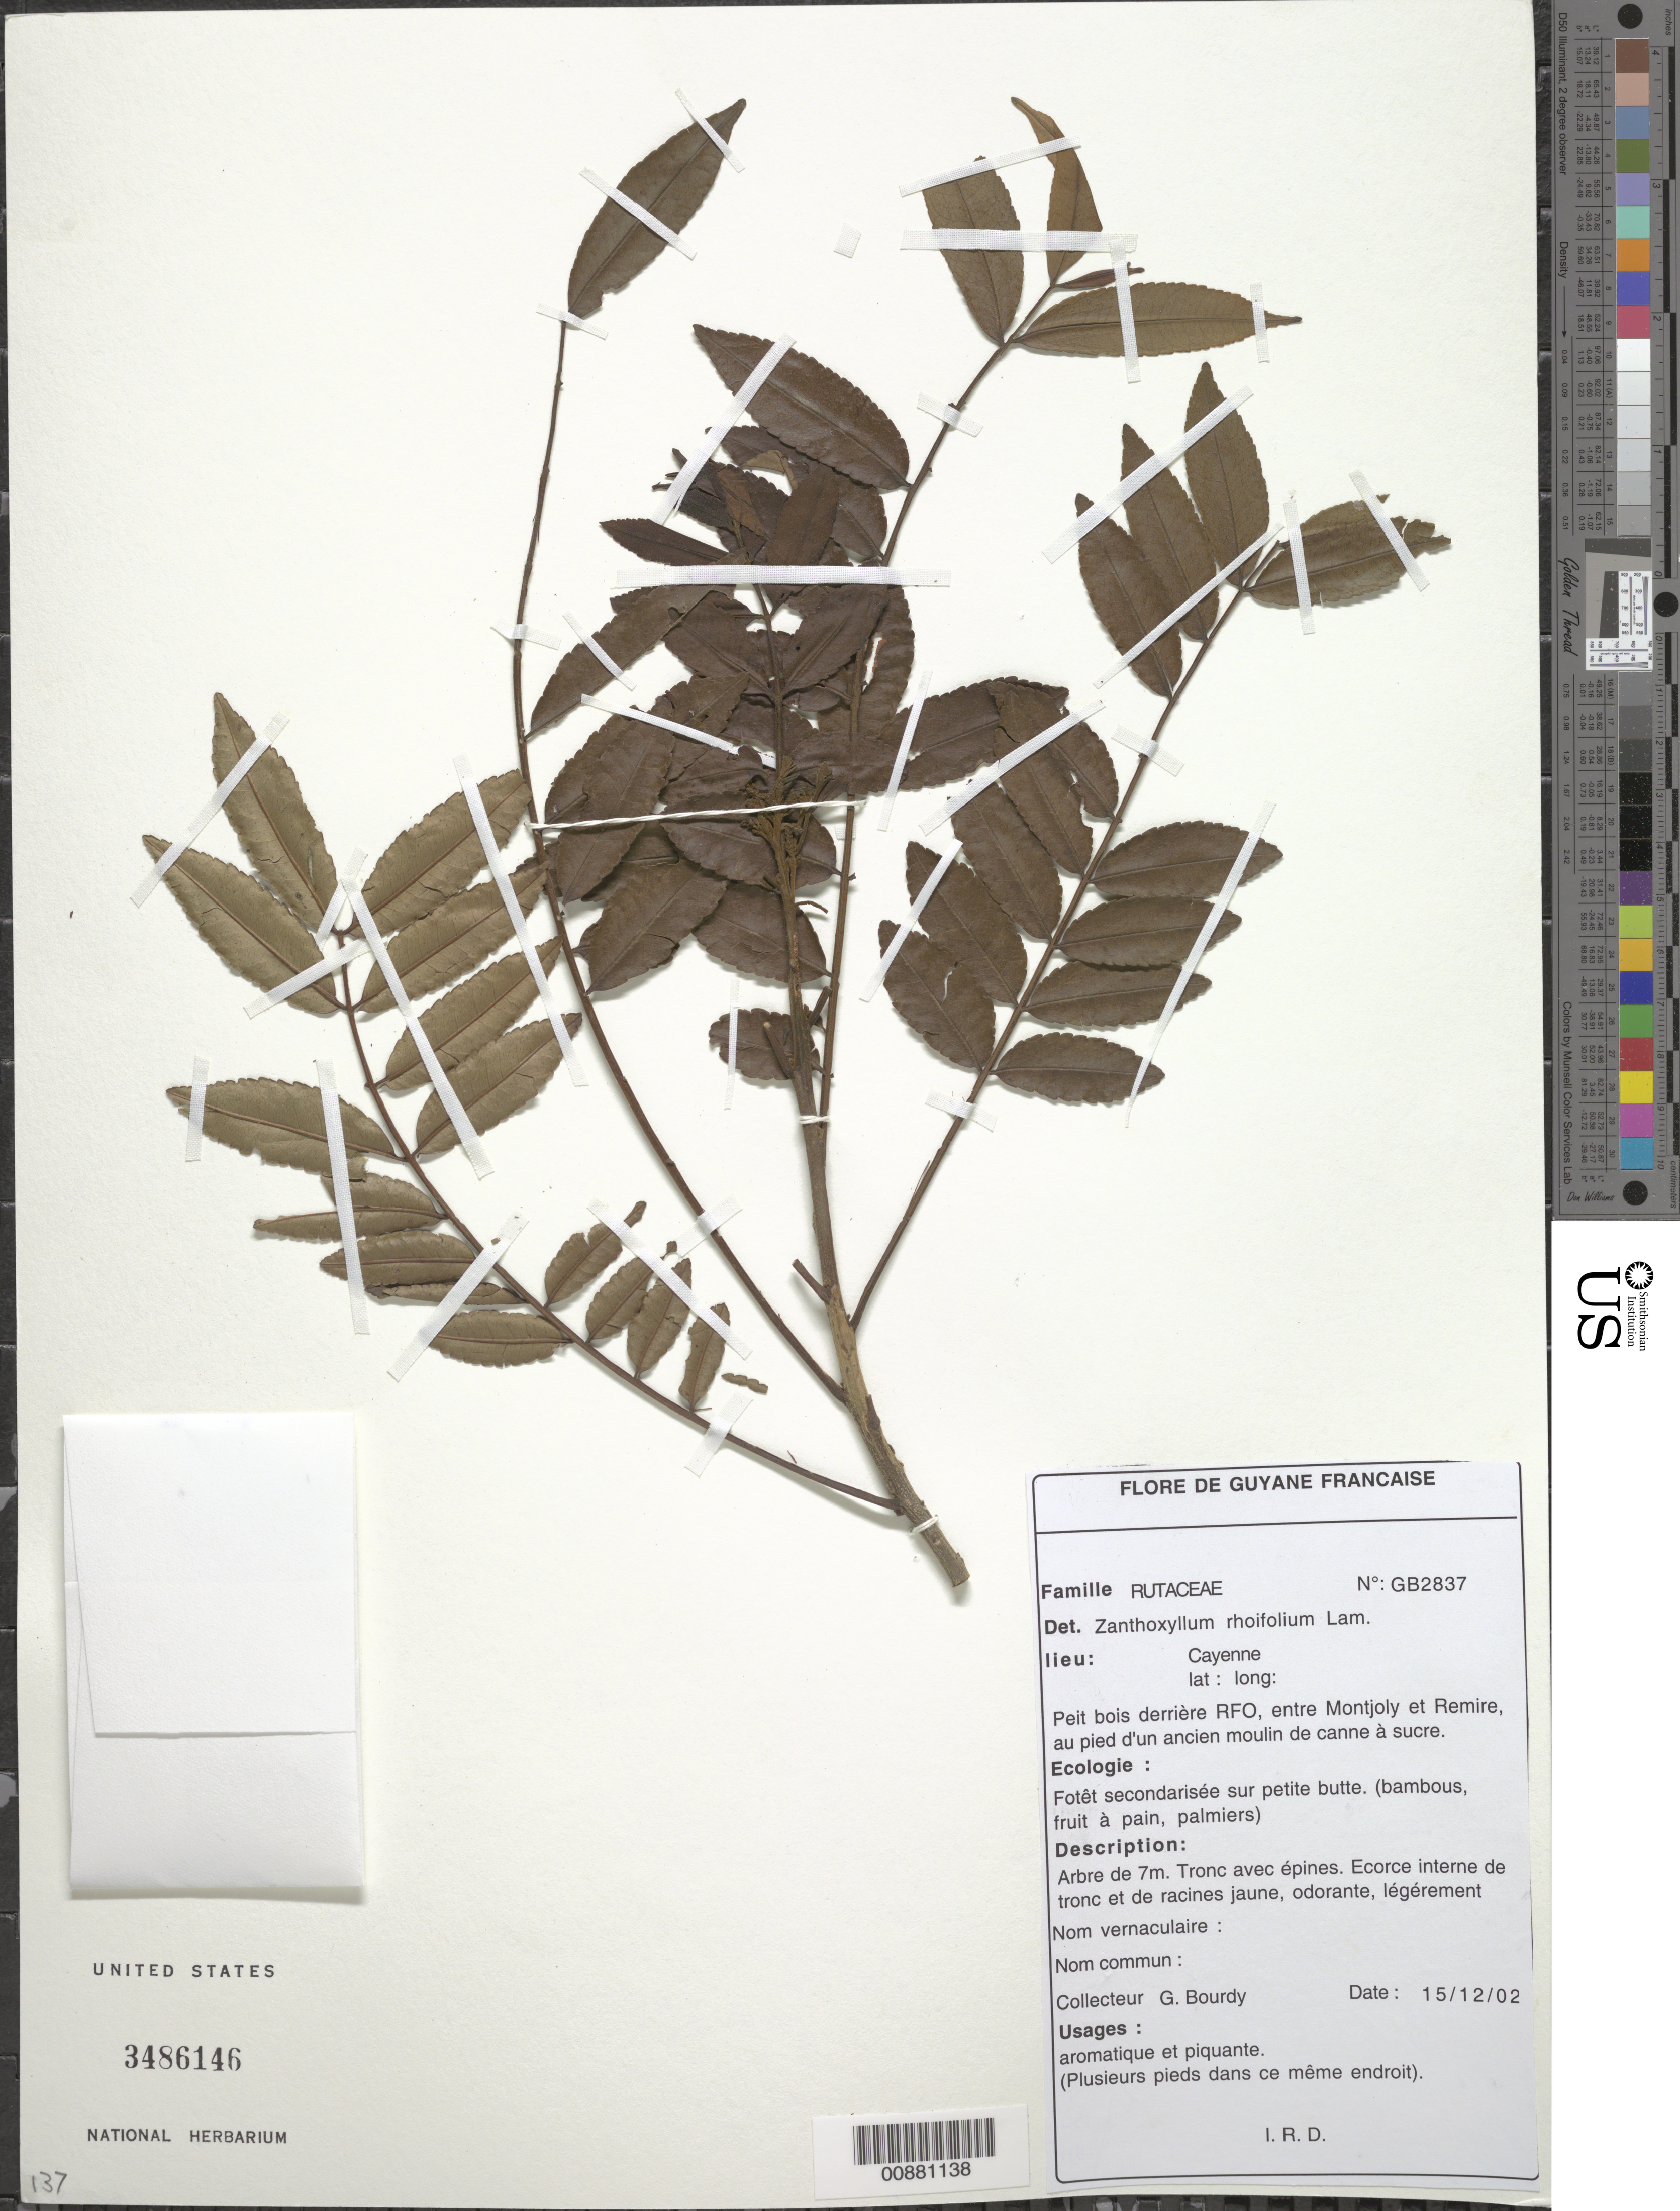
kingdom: Plantae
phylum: Tracheophyta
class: Magnoliopsida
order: Sapindales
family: Rutaceae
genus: Zanthoxylum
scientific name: Zanthoxylum rhoifolium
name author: Lam.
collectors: G. Bourdy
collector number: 2837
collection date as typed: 15-Dec-02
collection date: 2002-12-15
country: French Guiana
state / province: Cayenne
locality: Cayenne, derrière RFO, entre Montjoly et Remire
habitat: Forêt secondarisée sur petie butte. (babous, fruit à pain, palmiers); au pied d'un ancien moulin de canne à sucre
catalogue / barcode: US 3486146